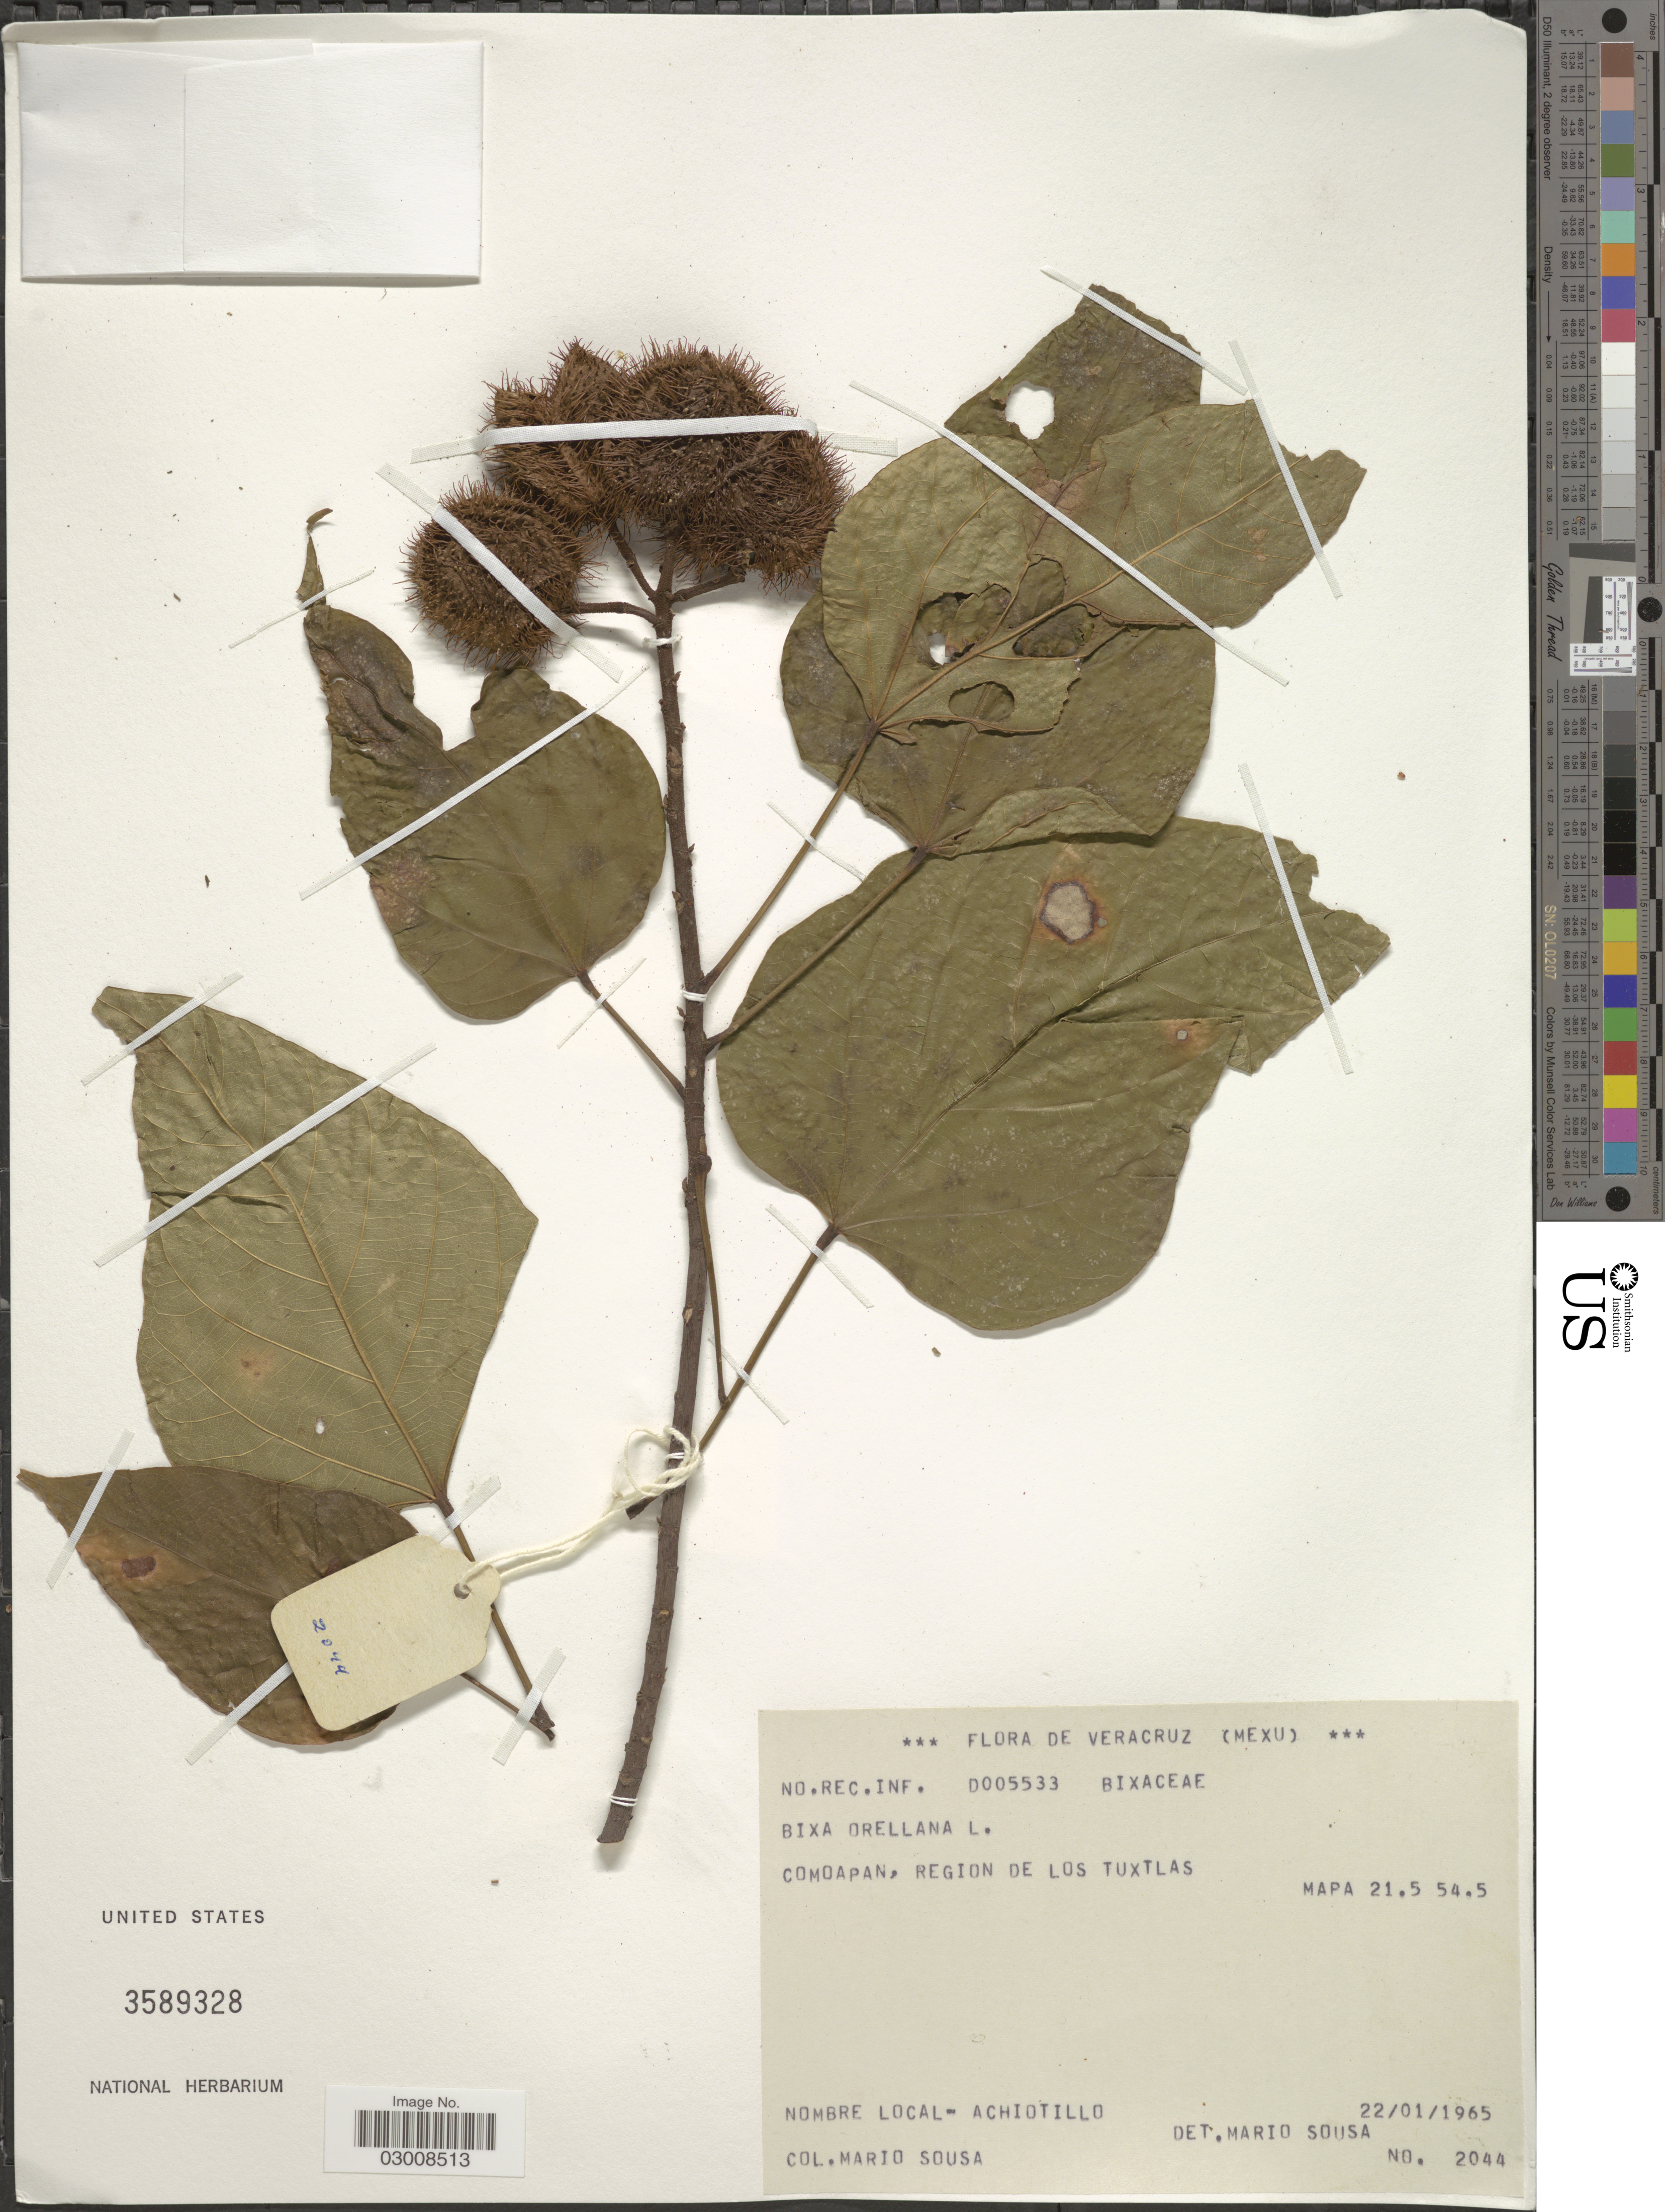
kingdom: Plantae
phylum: Tracheophyta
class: Magnoliopsida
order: Malvales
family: Bixaceae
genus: Bixa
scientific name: Bixa orellana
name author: L.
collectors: M. Sousa S.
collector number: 2044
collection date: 1965-01-22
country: Mexico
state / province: Veracruz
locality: Comoapan, Region de los Tuxtlas. Mapa 21.5 54.5.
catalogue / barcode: US 3589328